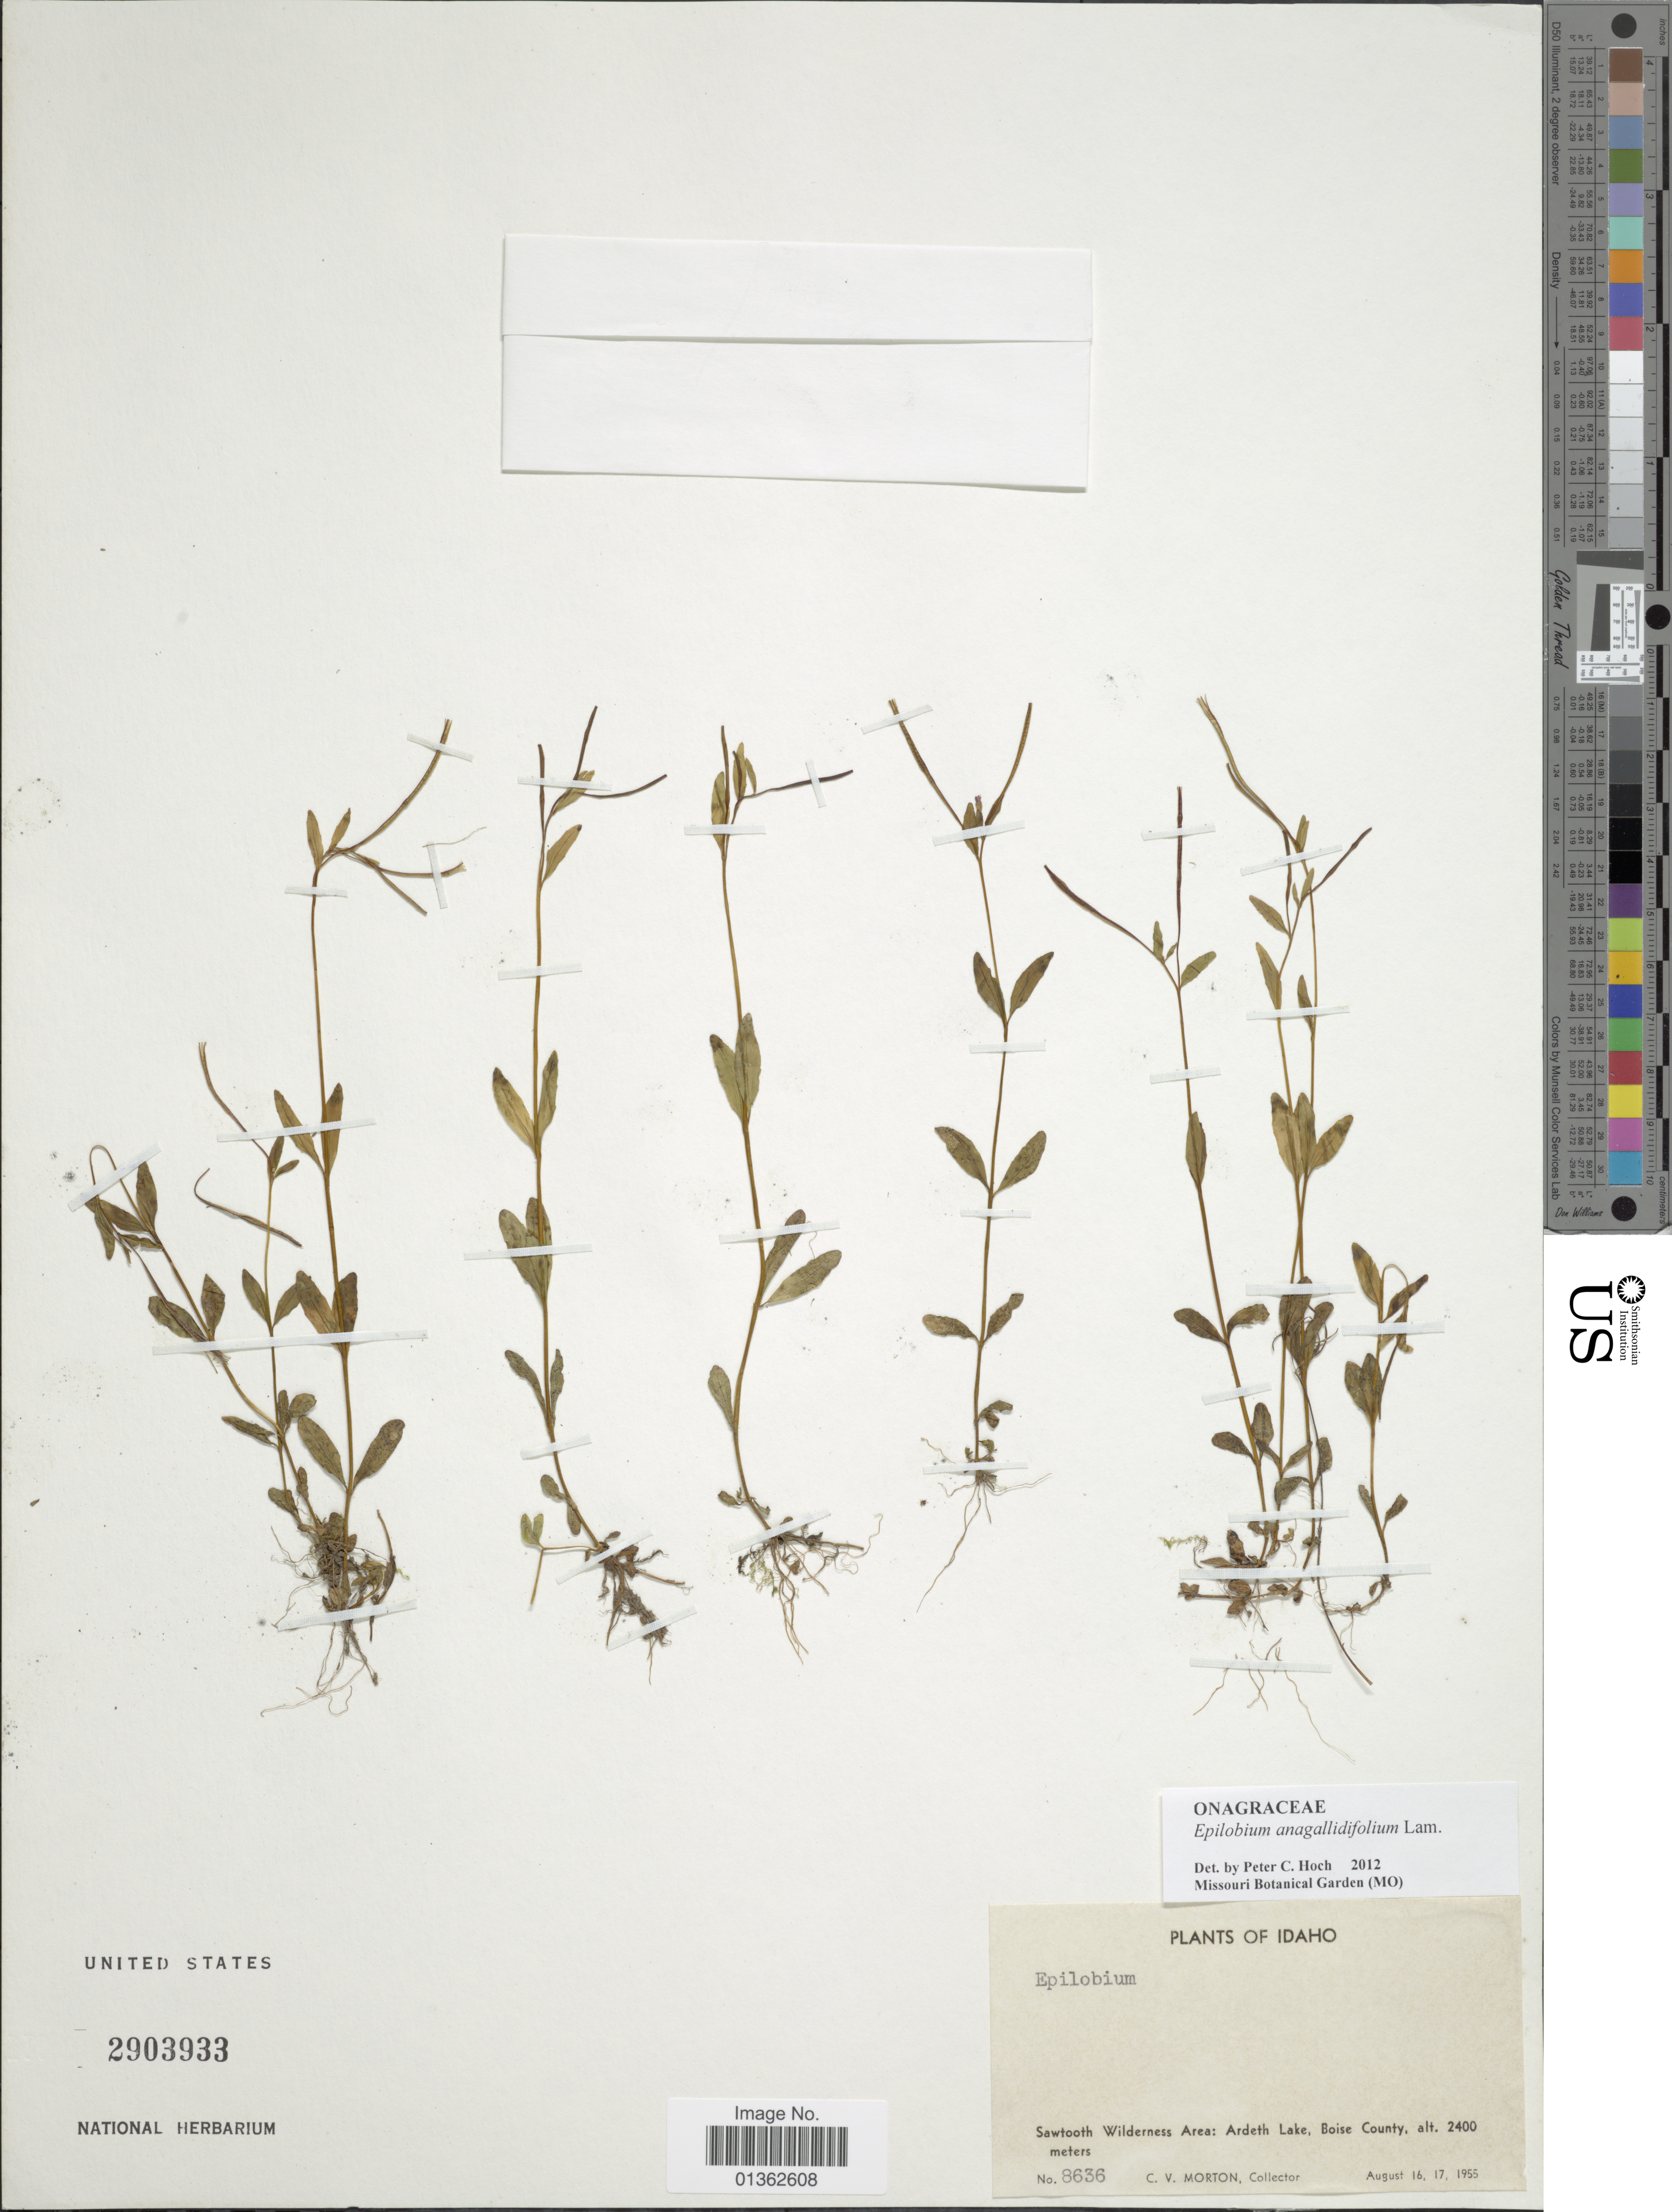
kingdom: Plantae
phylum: Tracheophyta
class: Magnoliopsida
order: Myrtales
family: Onagraceae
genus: Epilobium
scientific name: Epilobium anagallidifolium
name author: Lam.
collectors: C. V. Morton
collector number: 8636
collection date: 1955-08-16/1955-08-17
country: United States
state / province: Idaho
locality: Sawtooth Wilderness Area: Ardeth Lake, Boise County.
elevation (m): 2400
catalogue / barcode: US 2903933